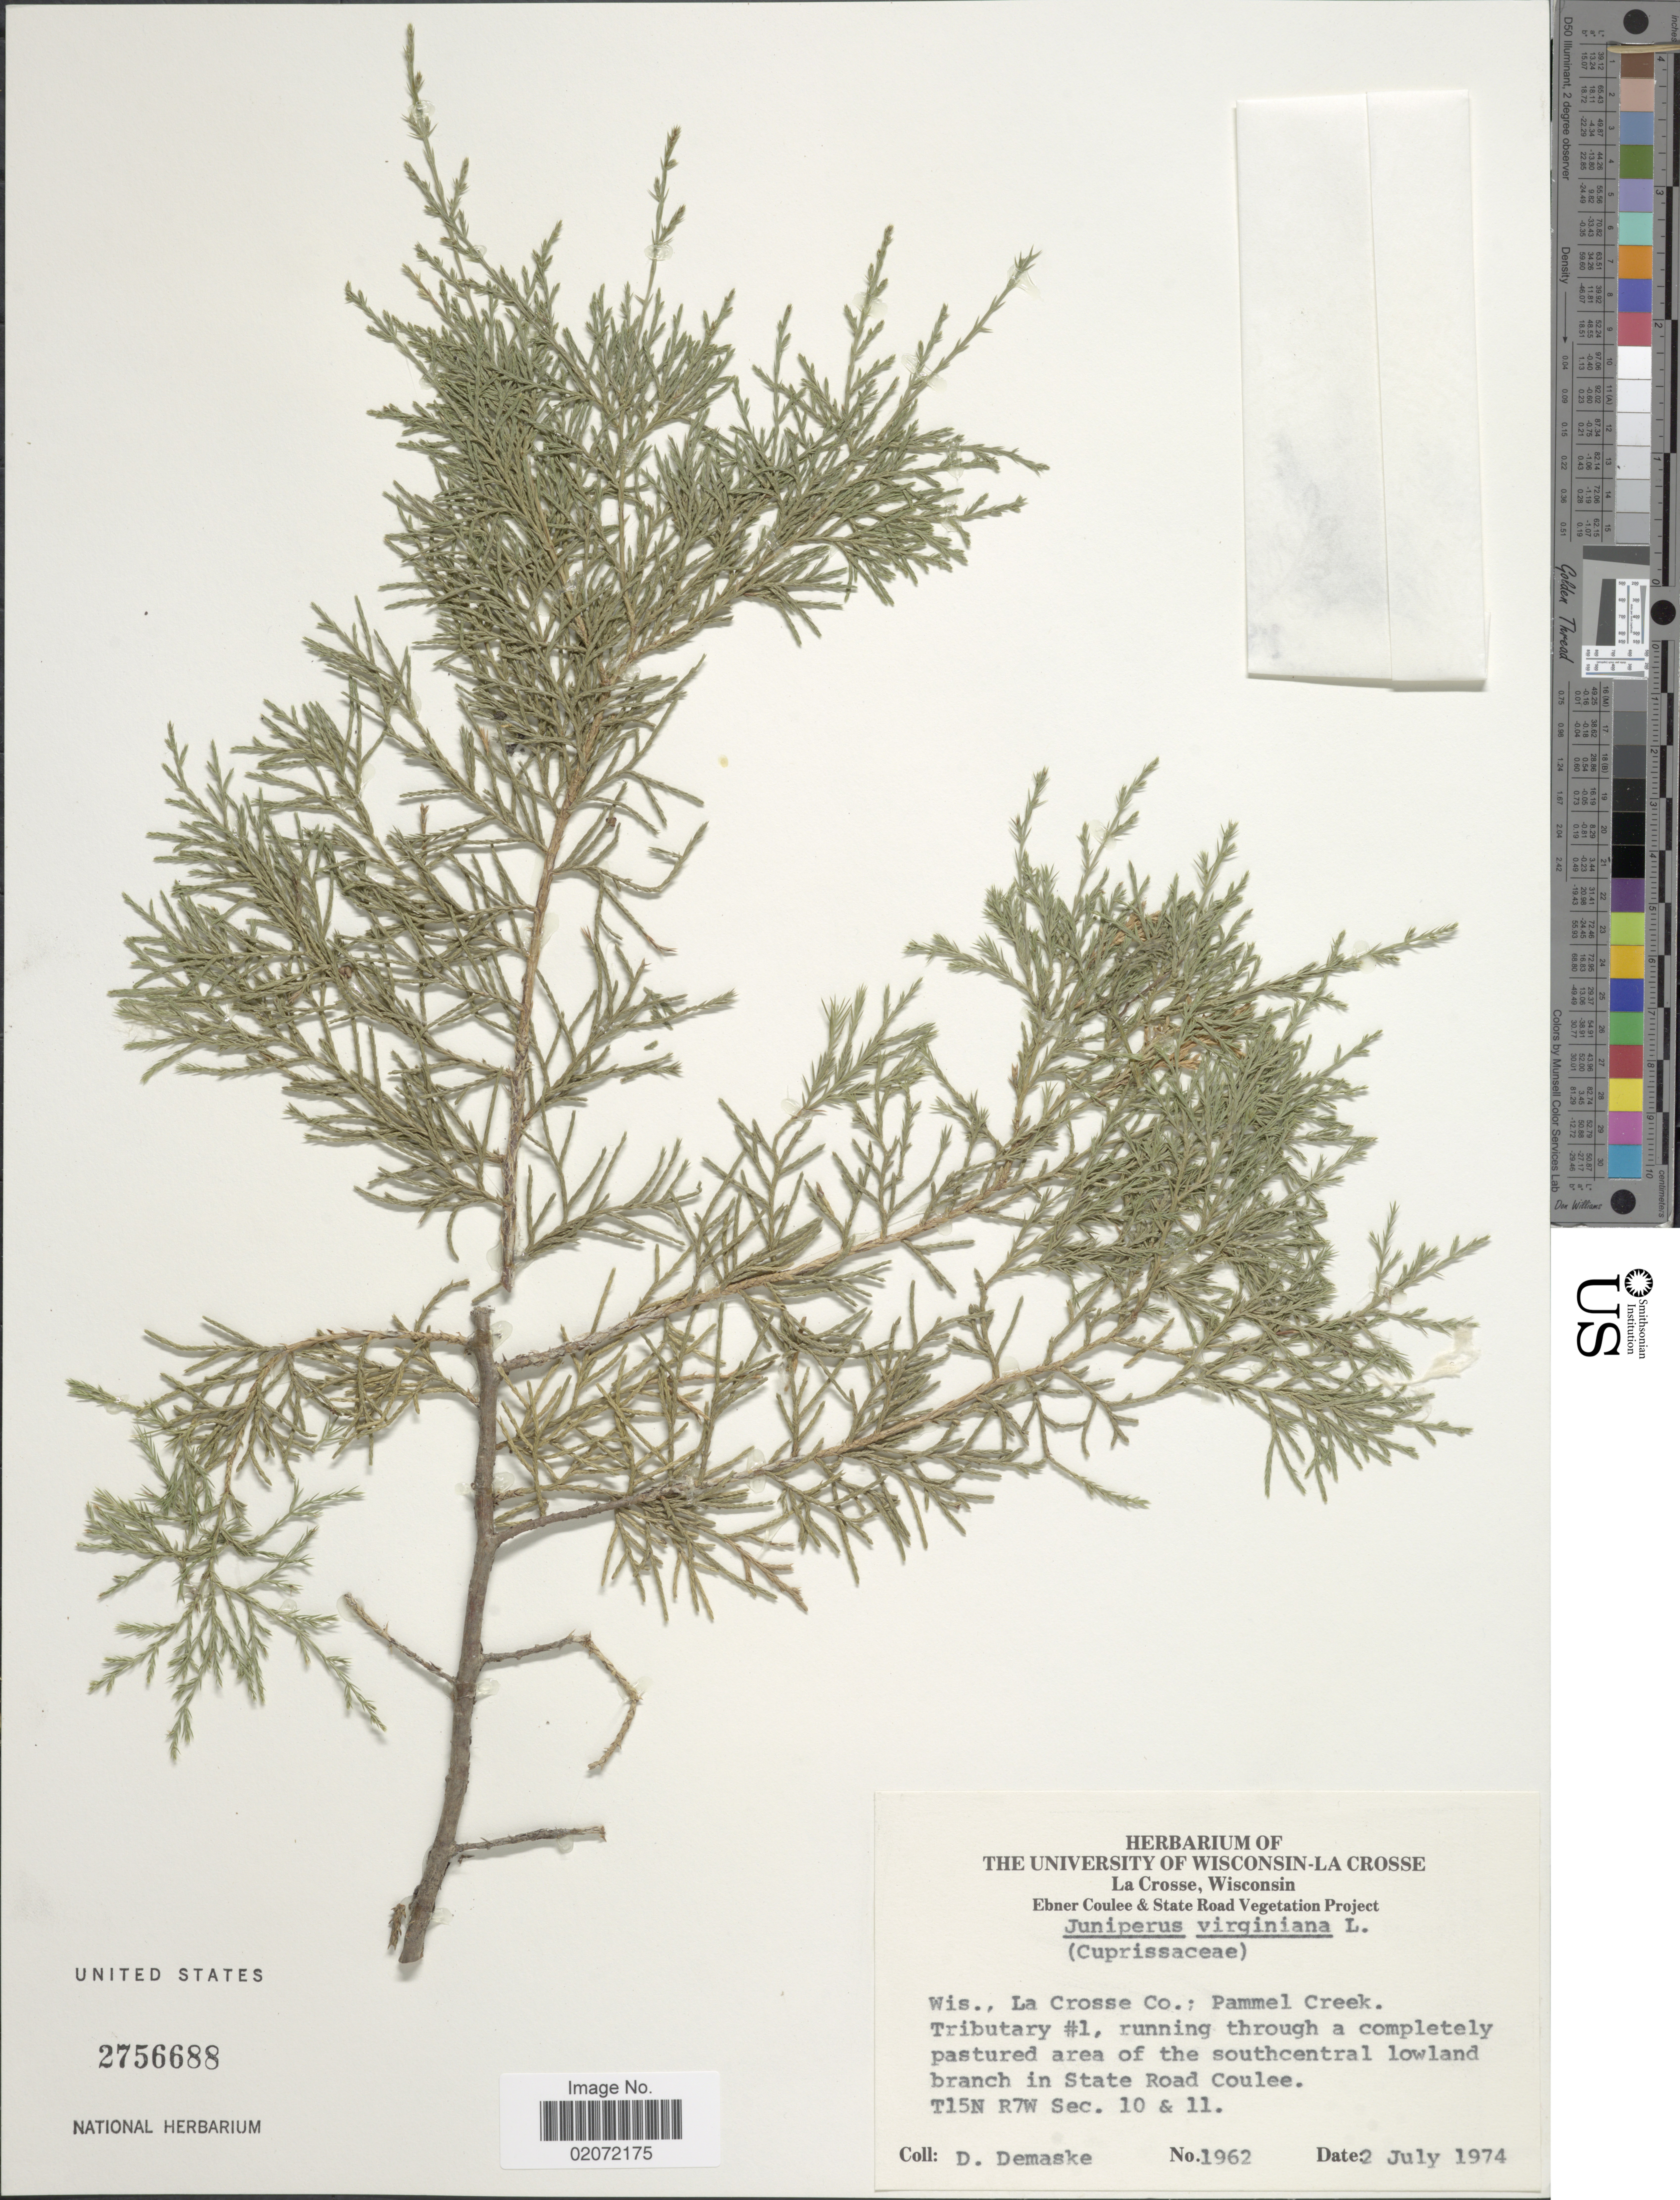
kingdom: Plantae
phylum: Tracheophyta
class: Pinopsida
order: Pinales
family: Cupressaceae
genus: Juniperus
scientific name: Juniperus virginiana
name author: L.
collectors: D. Demaske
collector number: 1962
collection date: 1974-07-02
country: United States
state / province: Wisconsin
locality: Wis., La Crosse Co.; Pammel Creek. a completely pastured area of the southcentral lowland branch in StateRoad Coulee, T15N R7W Sec.10 & 11.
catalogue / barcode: US 2756688